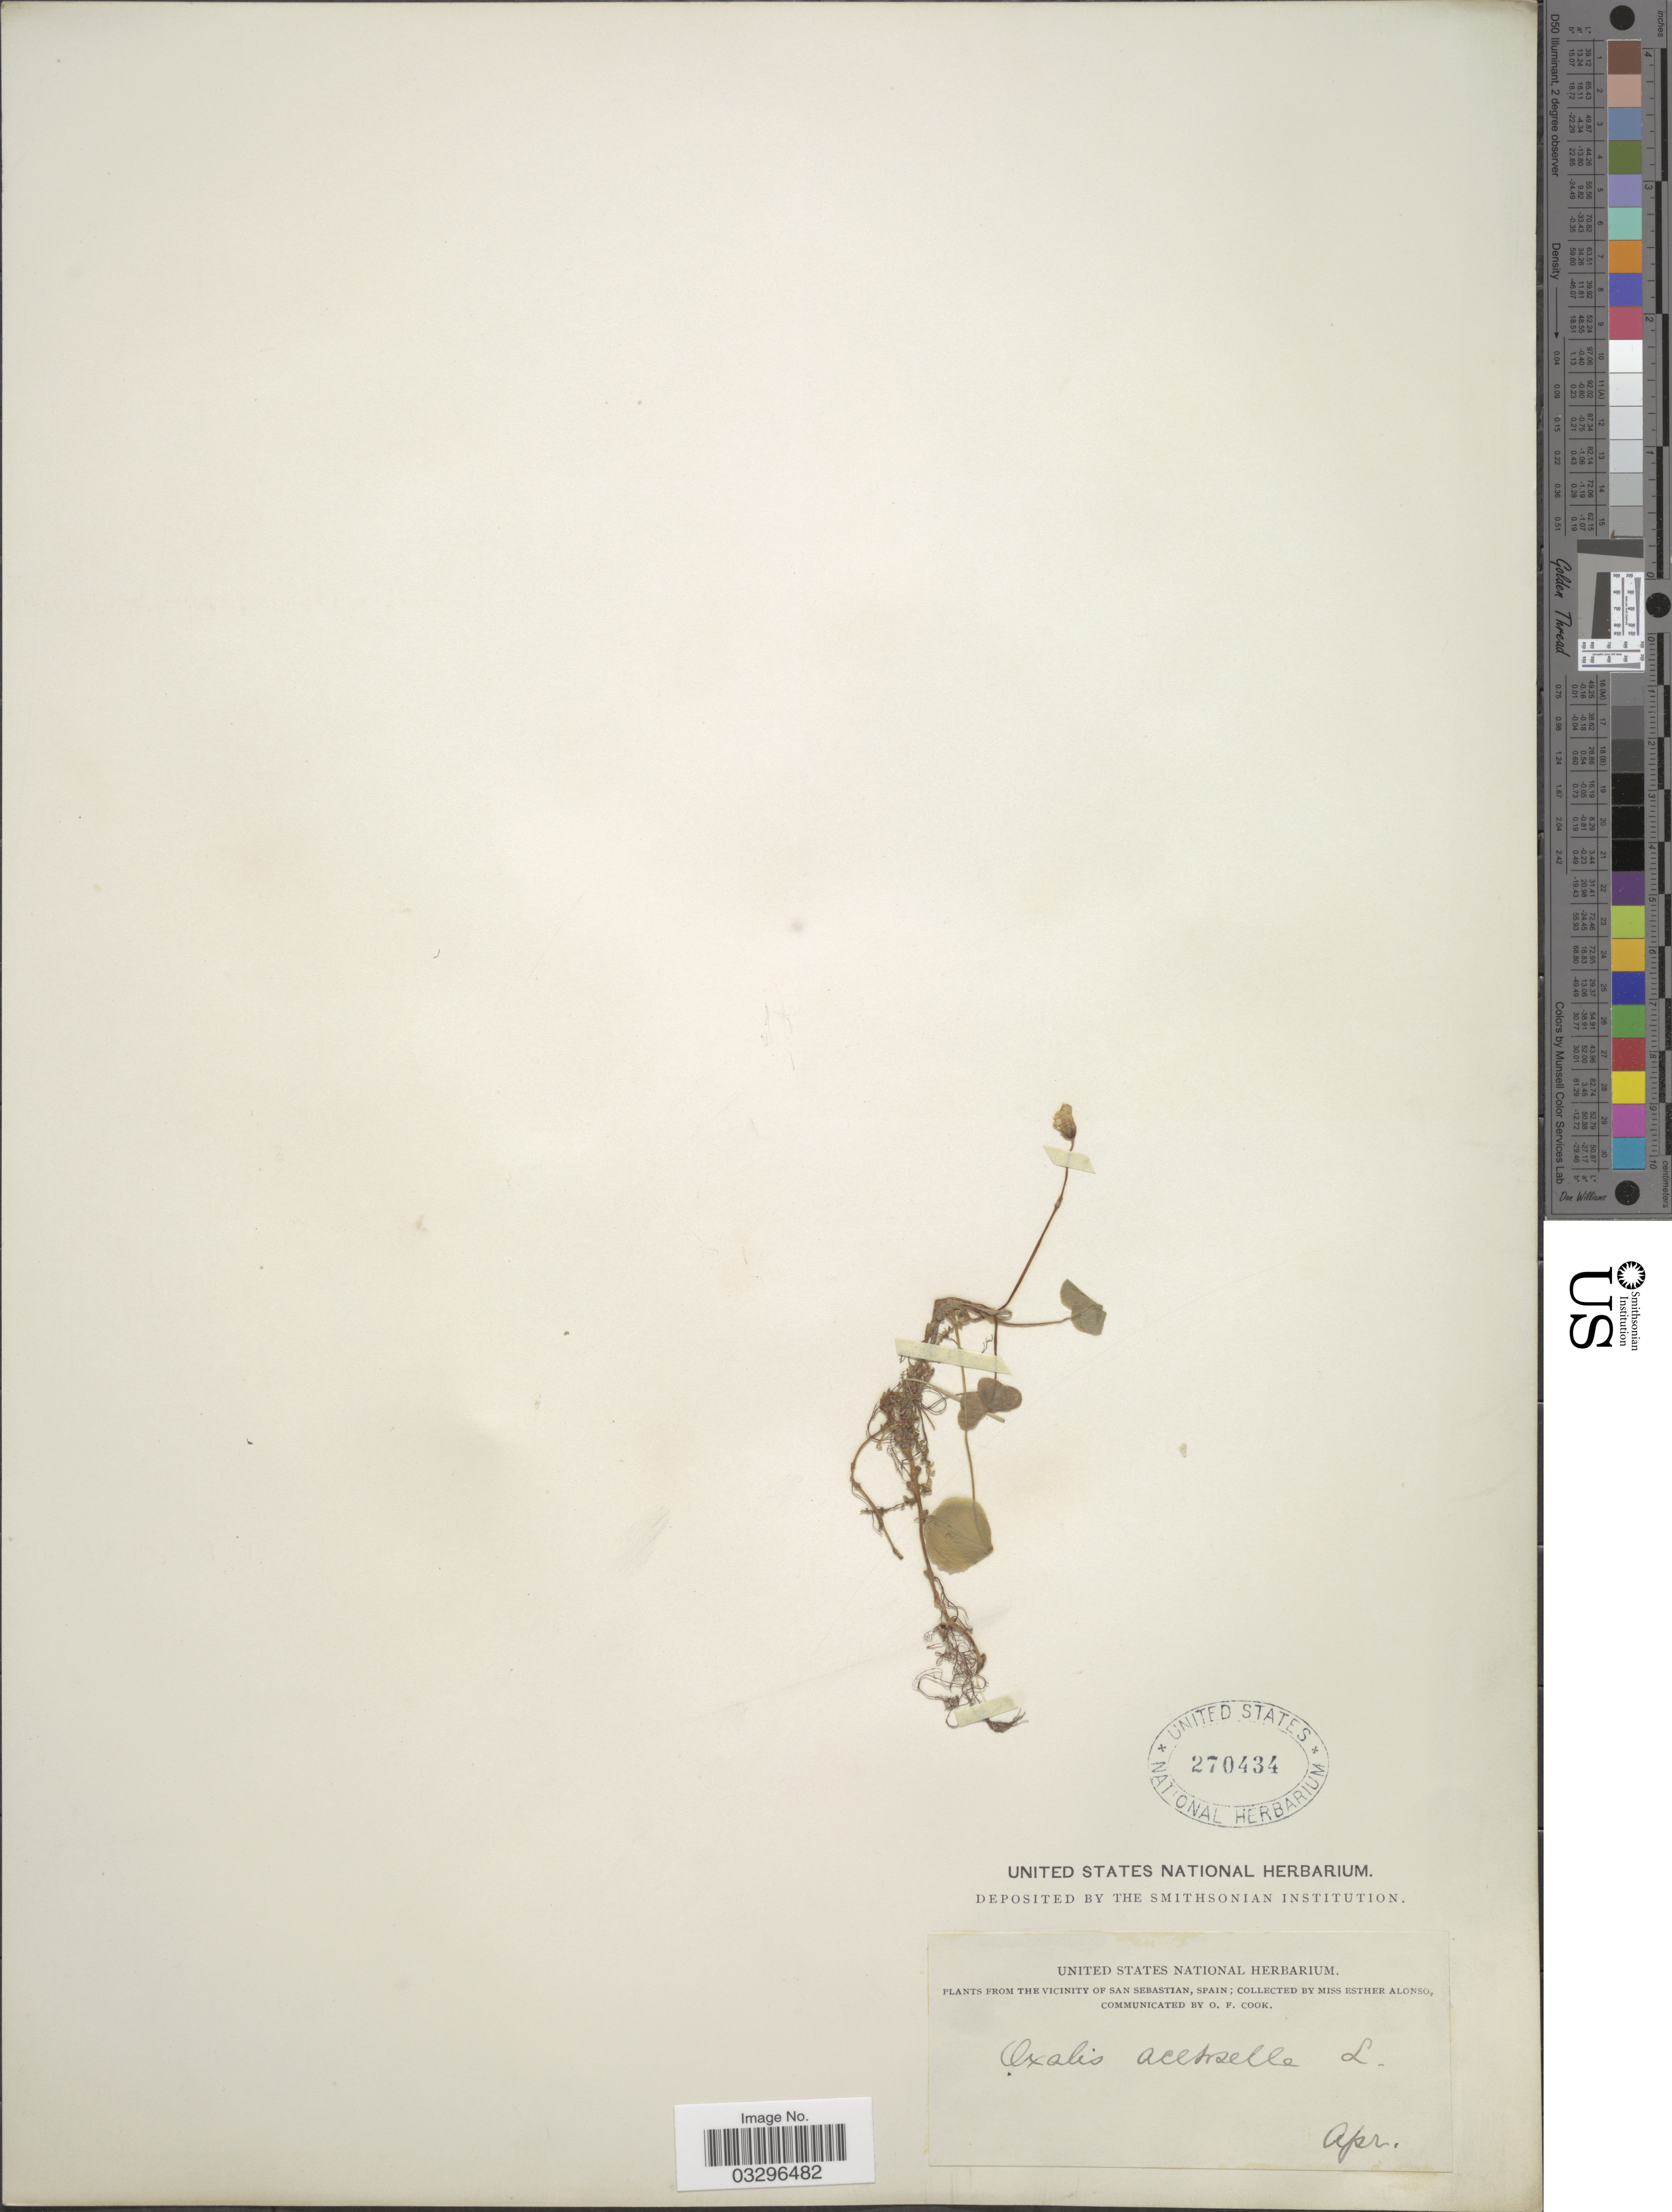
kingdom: Plantae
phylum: Tracheophyta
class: Magnoliopsida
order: Oxalidales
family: Oxalidaceae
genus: Oxalis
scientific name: Oxalis acetosella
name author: L.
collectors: E. Alonso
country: Spain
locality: The vicinity of San Sebastian.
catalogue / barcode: US 270434